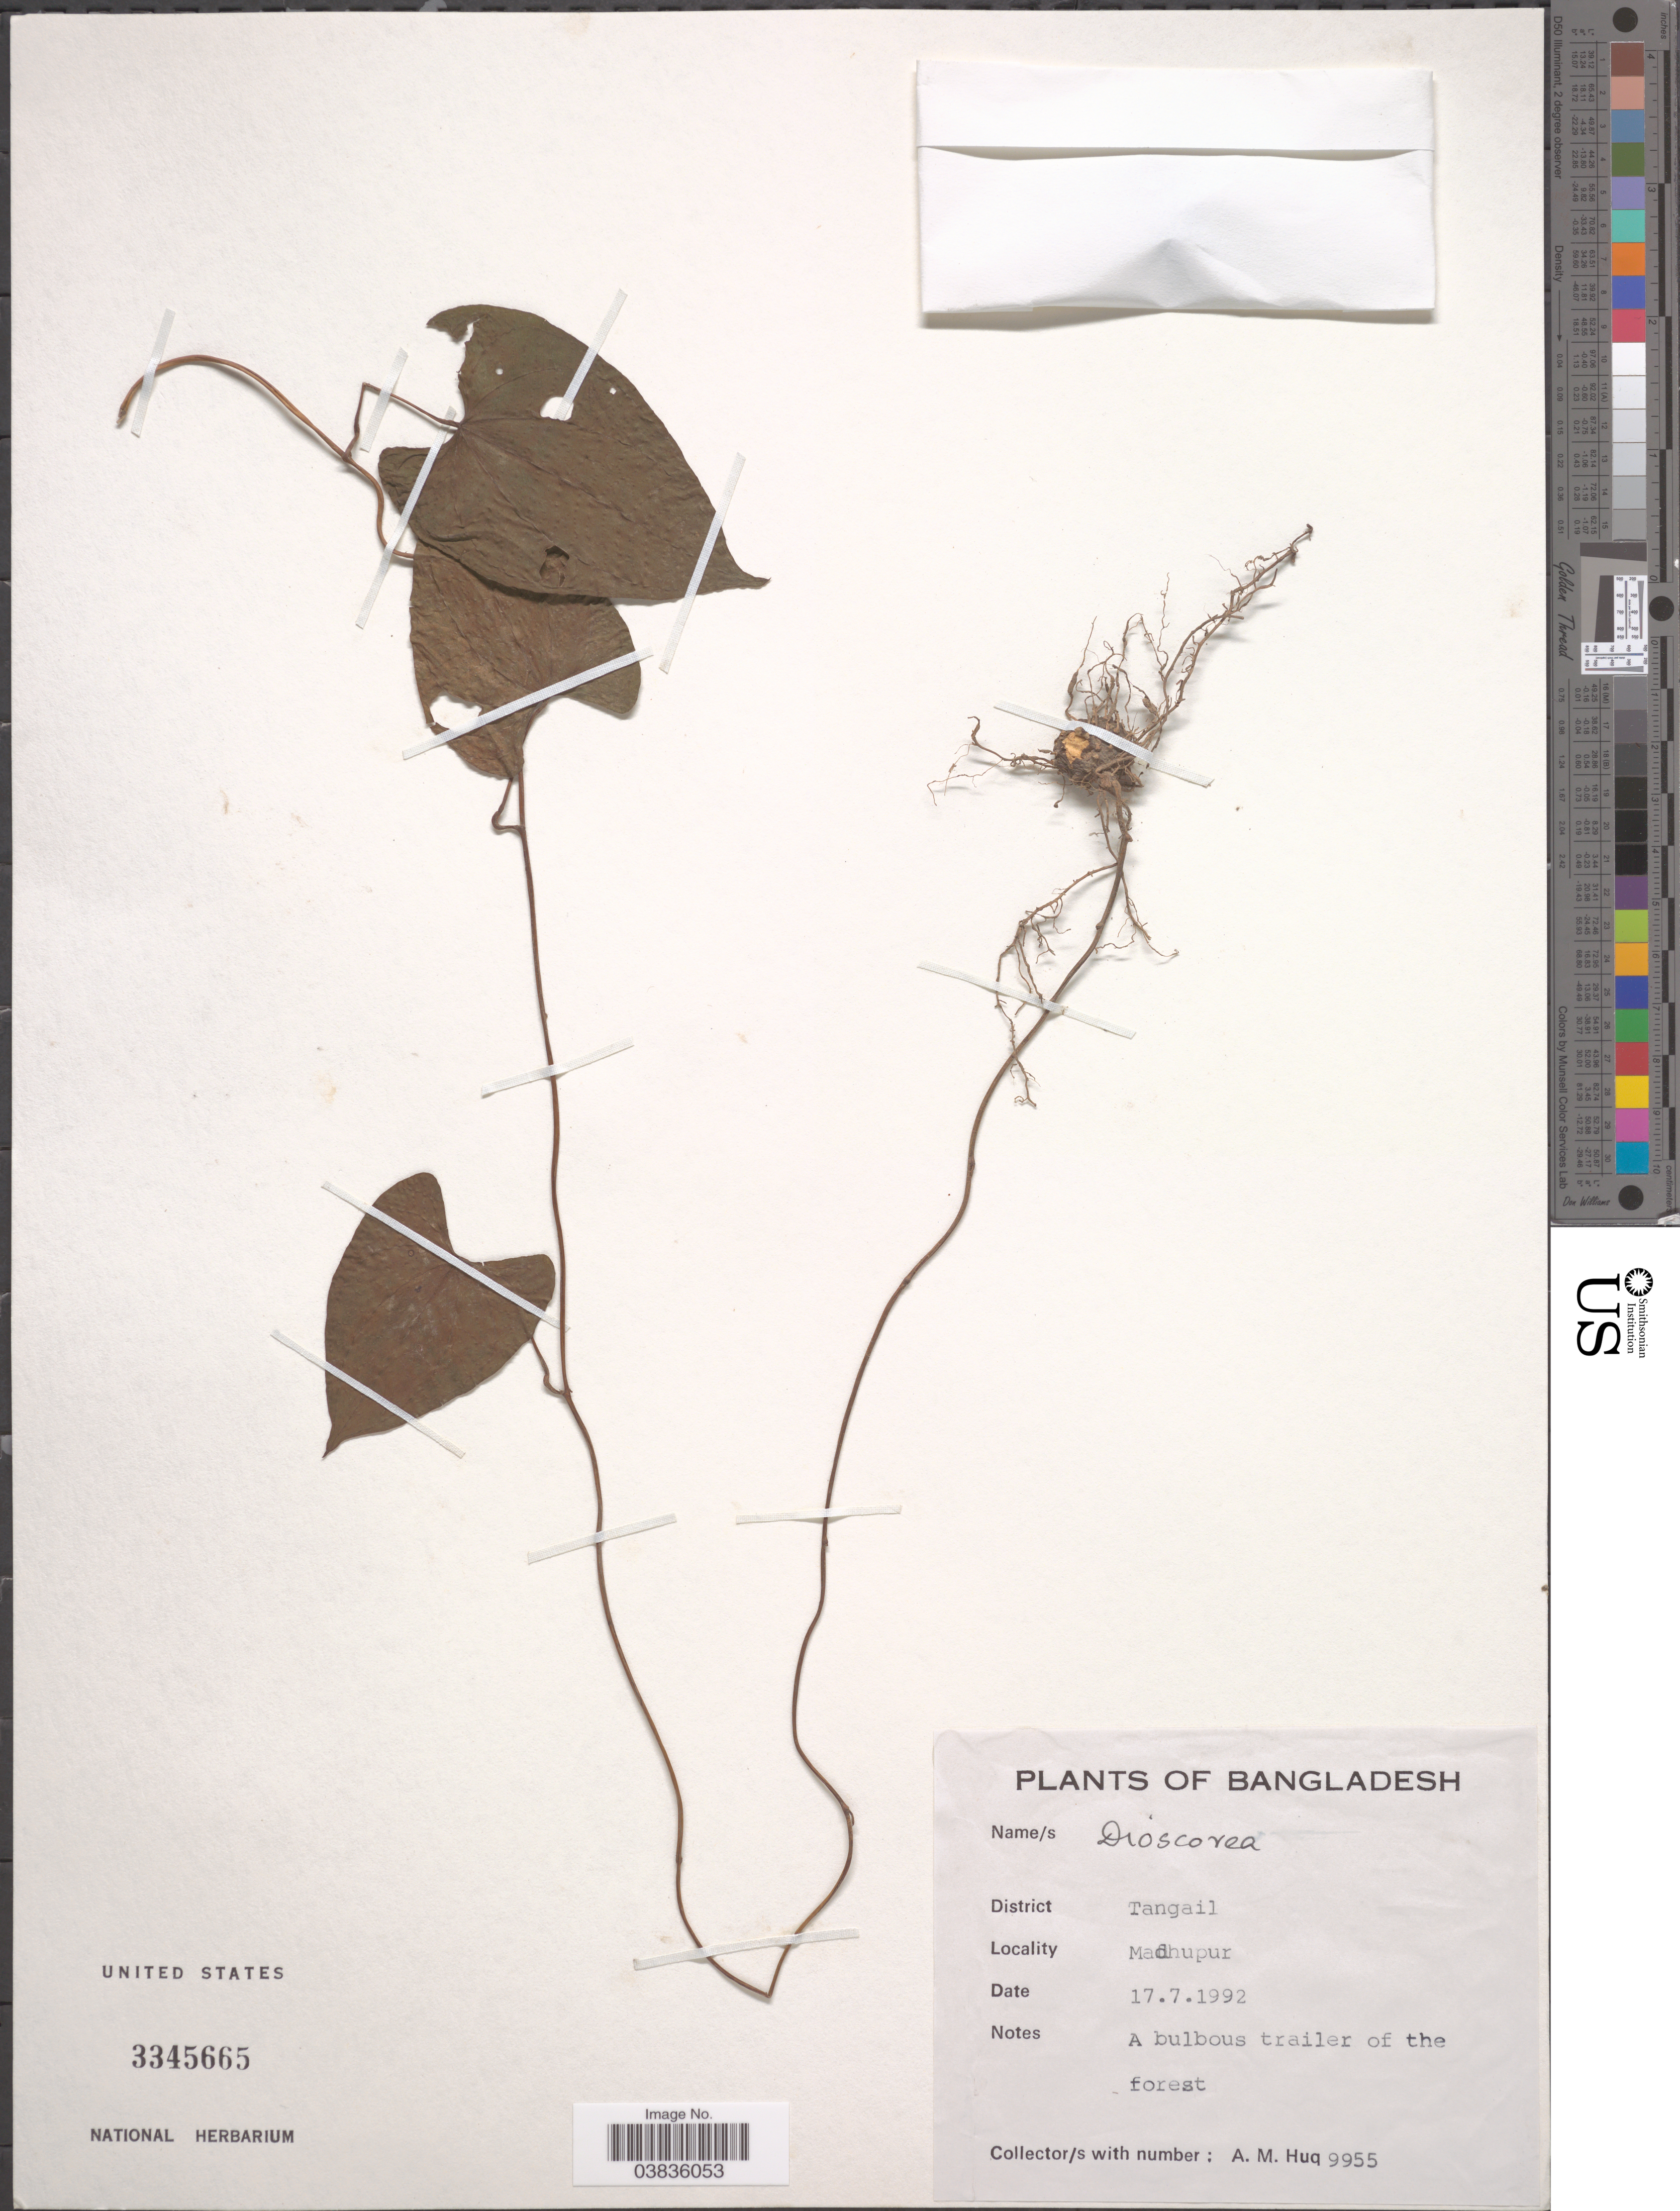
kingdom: Plantae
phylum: Tracheophyta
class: Liliopsida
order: Dioscoreales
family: Dioscoreaceae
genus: Dioscorea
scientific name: Dioscorea sp.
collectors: A. M. Huq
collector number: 9955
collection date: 1992-07-17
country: Bangladesh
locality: District Tangail. Madhupur.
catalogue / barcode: US 3345665